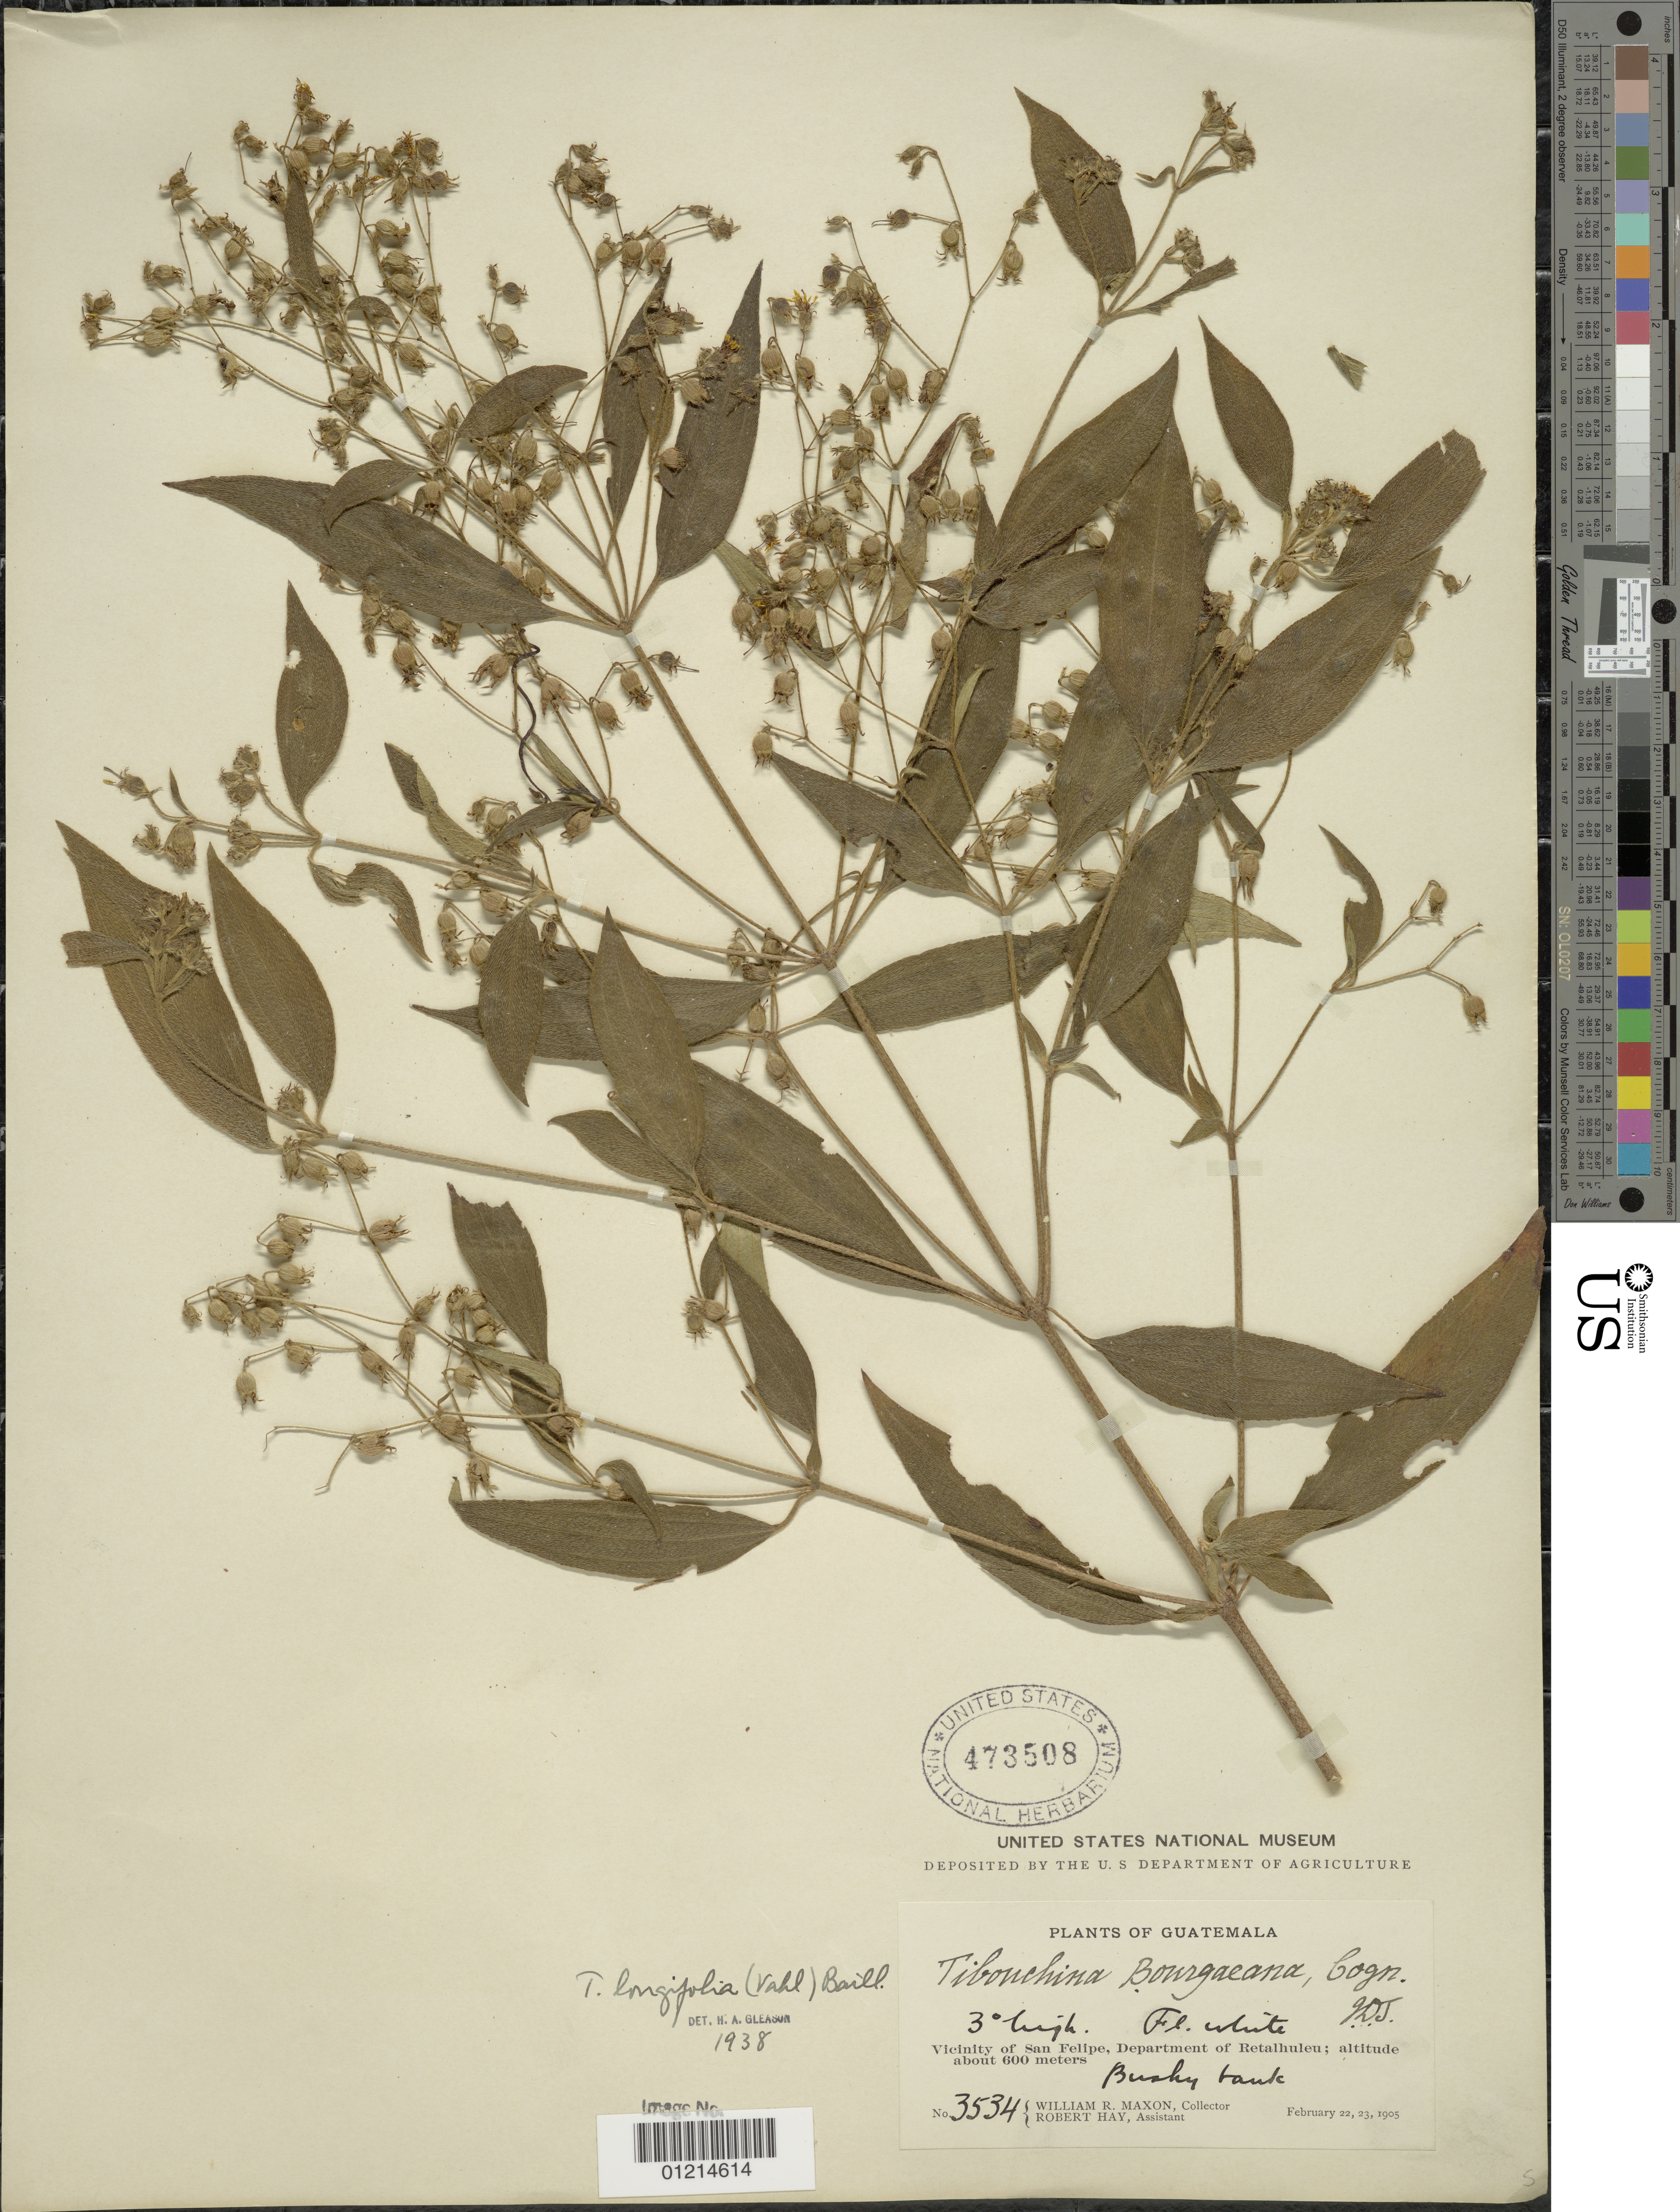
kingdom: Plantae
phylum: Tracheophyta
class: Magnoliopsida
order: Myrtales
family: Melastomataceae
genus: Chaetogastra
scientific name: Chaetogastra longifolia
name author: (Vahl) DC.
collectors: W. R. Maxon & R. Hay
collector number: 3534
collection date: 1905-02-22,1905-02-23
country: Guatemala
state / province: Retalhuleu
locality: Vicinity of San Felipe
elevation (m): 600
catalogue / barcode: US 473508